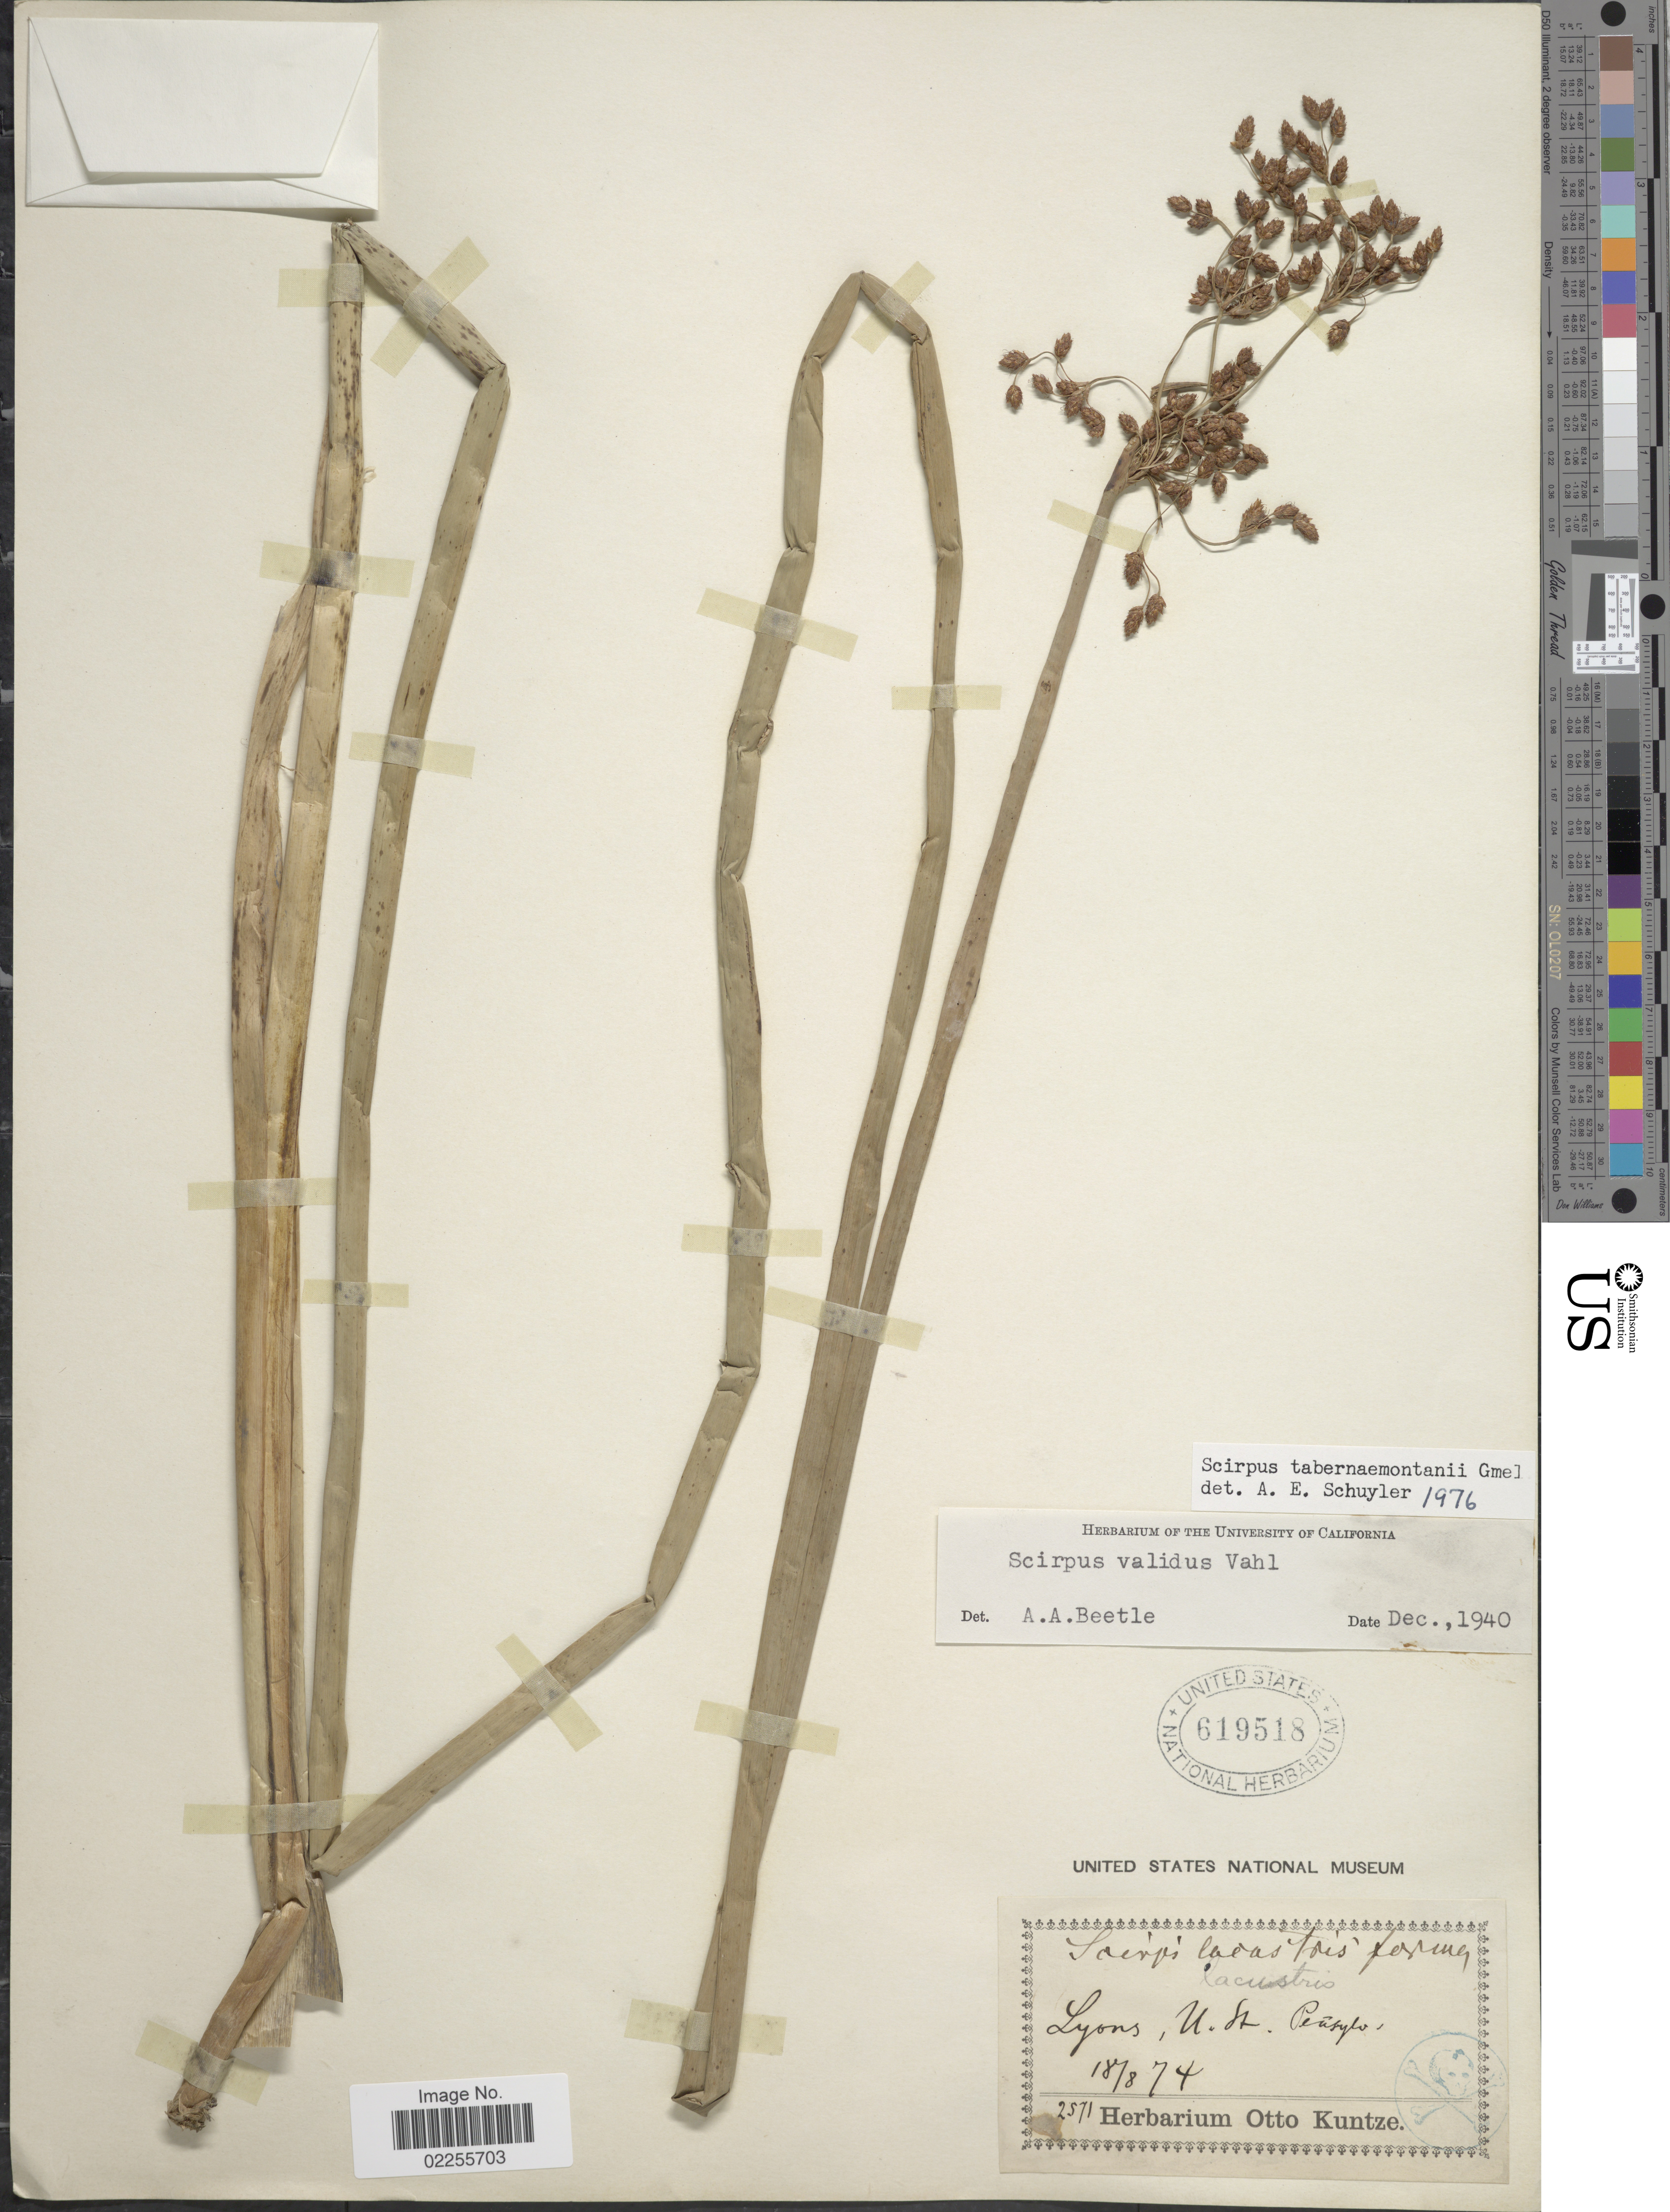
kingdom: Plantae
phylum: Tracheophyta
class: Liliopsida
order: Poales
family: Cyperaceae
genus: Schoenoplectus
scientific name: Schoenoplectus tabernaemontani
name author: (C.C. Gmel.) Palla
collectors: ex herb. Otto Kuntze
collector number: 2571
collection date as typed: Transcribed d/m/y: 18/8/74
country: United States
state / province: Pennsylvania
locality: Lyons, U.S.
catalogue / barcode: US 619518